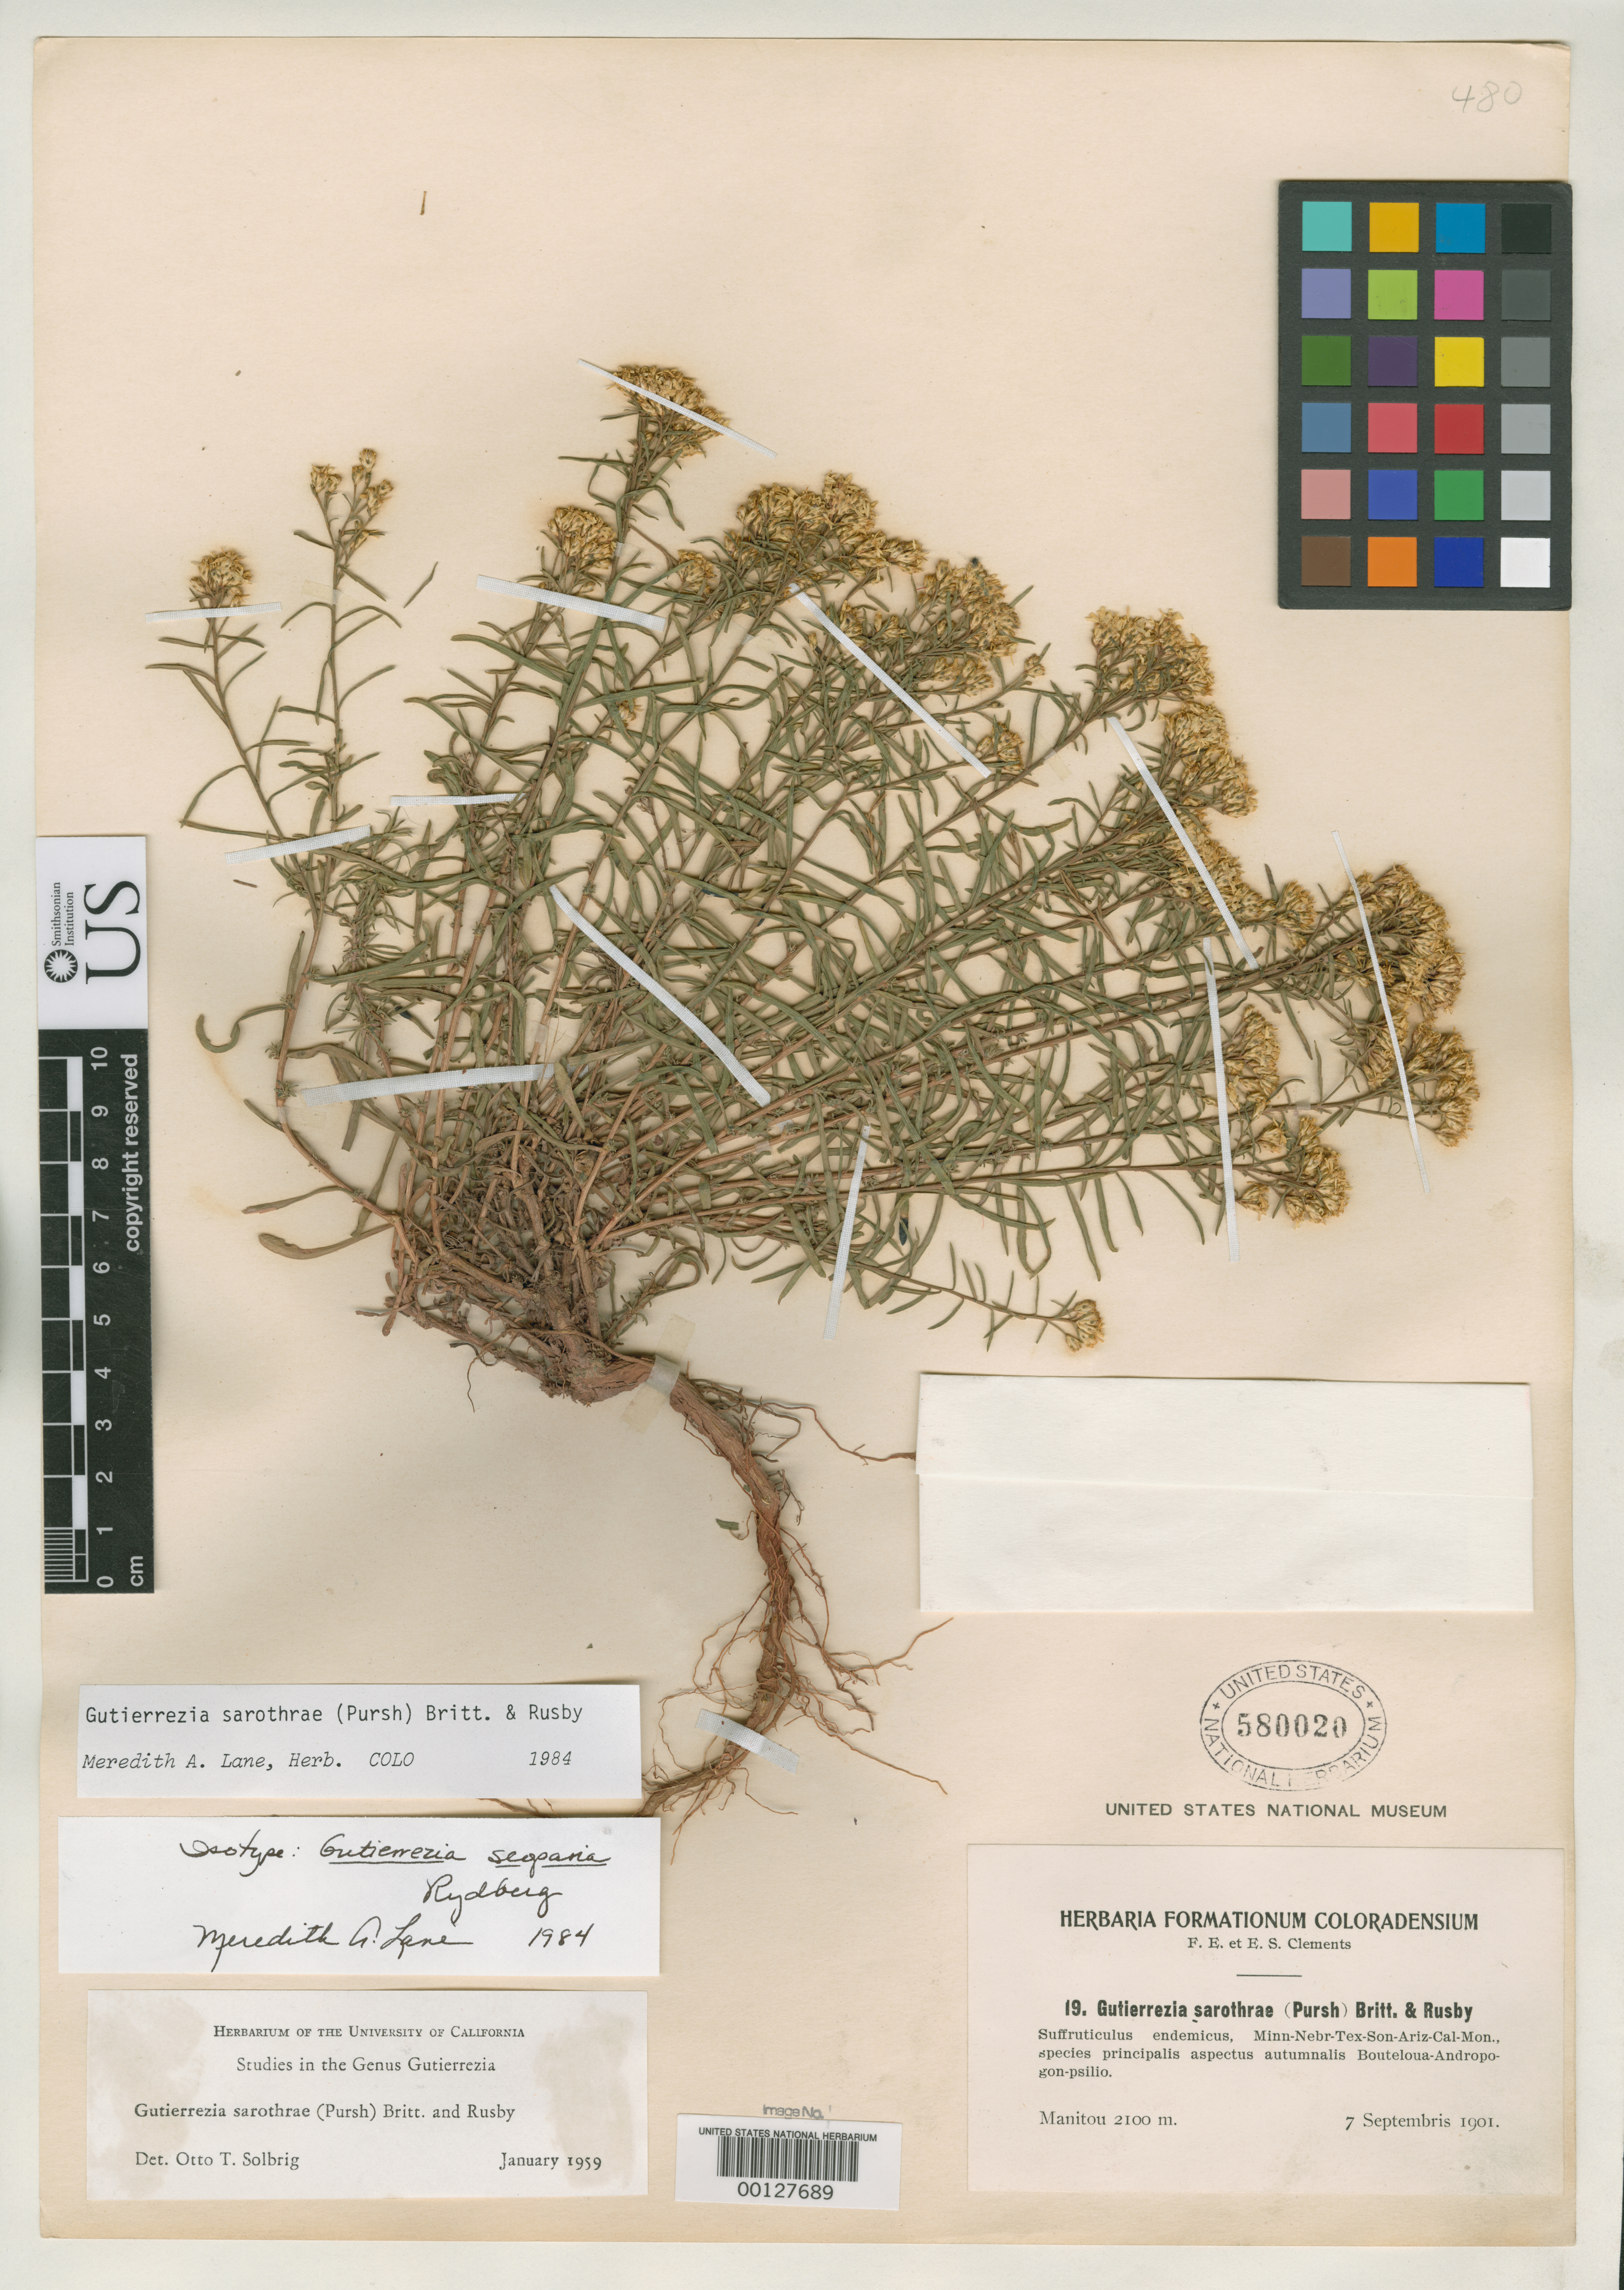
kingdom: Plantae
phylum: Tracheophyta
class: Magnoliopsida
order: Asterales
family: Asteraceae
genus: Gutierrezia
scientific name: Gutierrezia scoparia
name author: Rydb.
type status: Isotype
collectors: F. E. Clements & E. G. Clements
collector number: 16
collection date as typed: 07 Sep 1901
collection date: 1901-09-07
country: United States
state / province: Colorado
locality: Manitou.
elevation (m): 2100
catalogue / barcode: US 580020